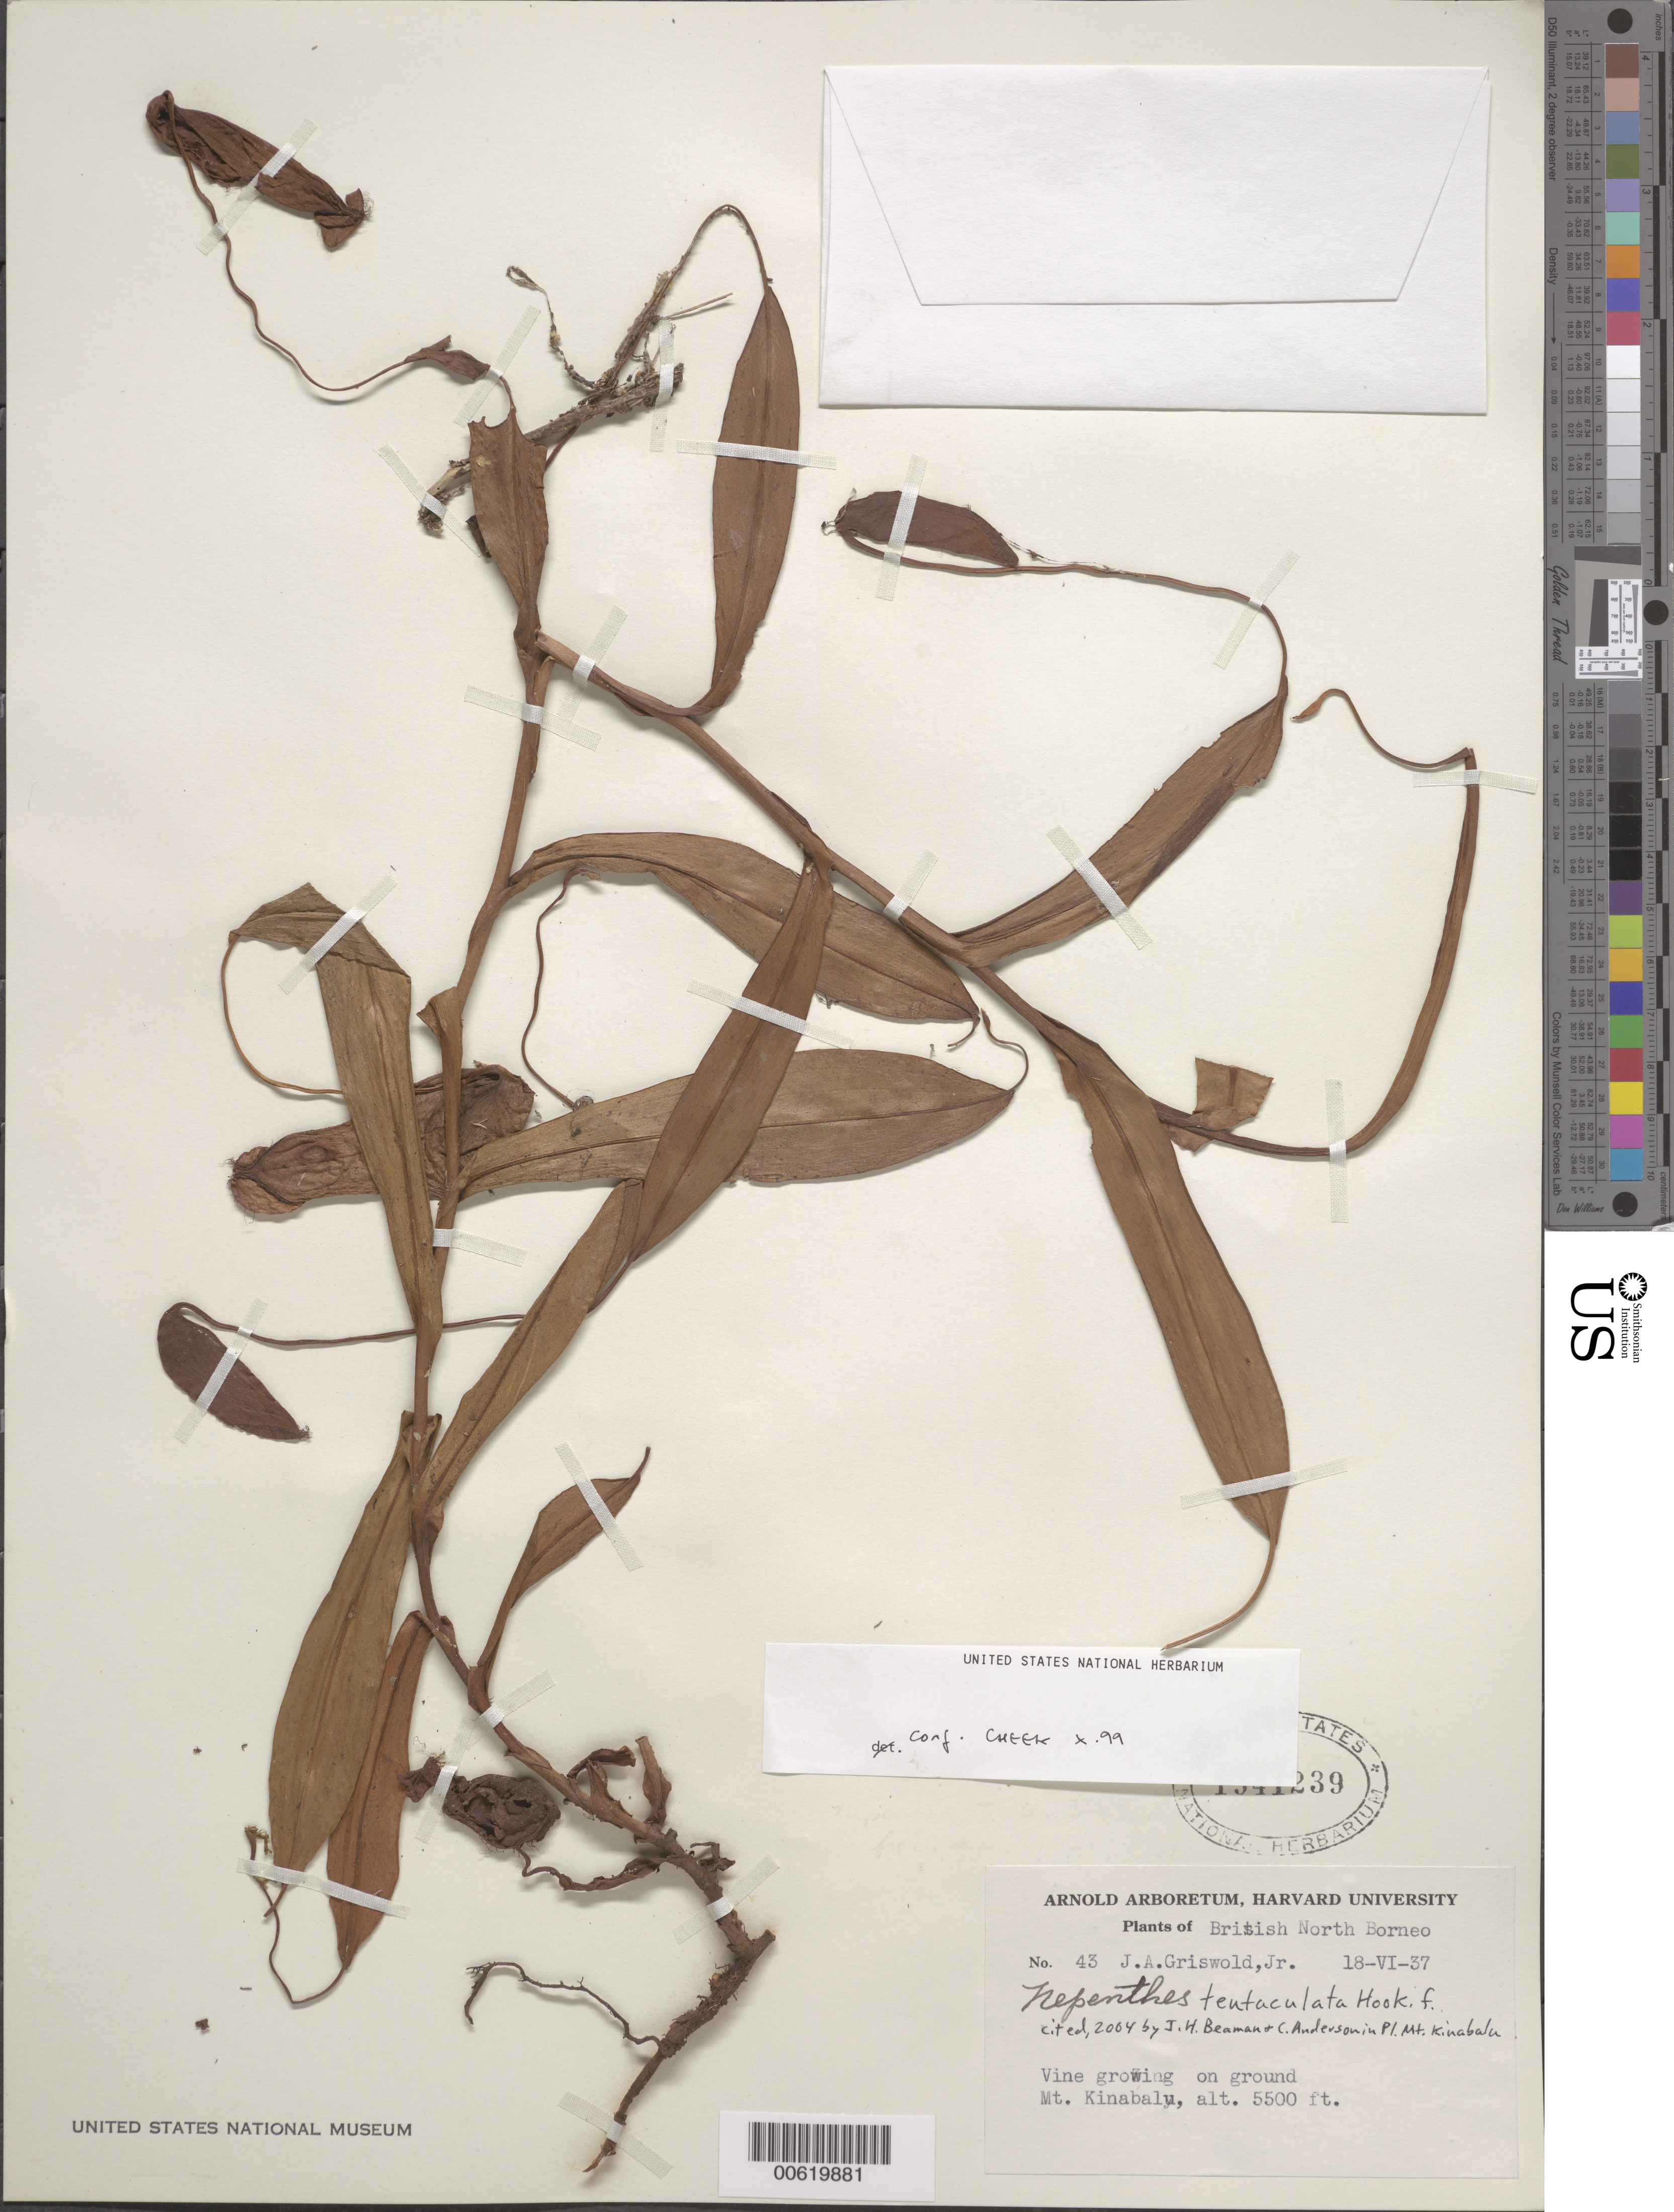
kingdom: Plantae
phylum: Tracheophyta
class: Magnoliopsida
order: Caryophyllales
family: Nepenthaceae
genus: Nepenthes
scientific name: Nepenthes tentaculata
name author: Hook. f.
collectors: J. Griswold Jr.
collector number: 43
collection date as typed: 18 Jun 1937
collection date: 1937-06-18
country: Malaysia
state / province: Sabah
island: Borneo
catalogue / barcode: US 1941239